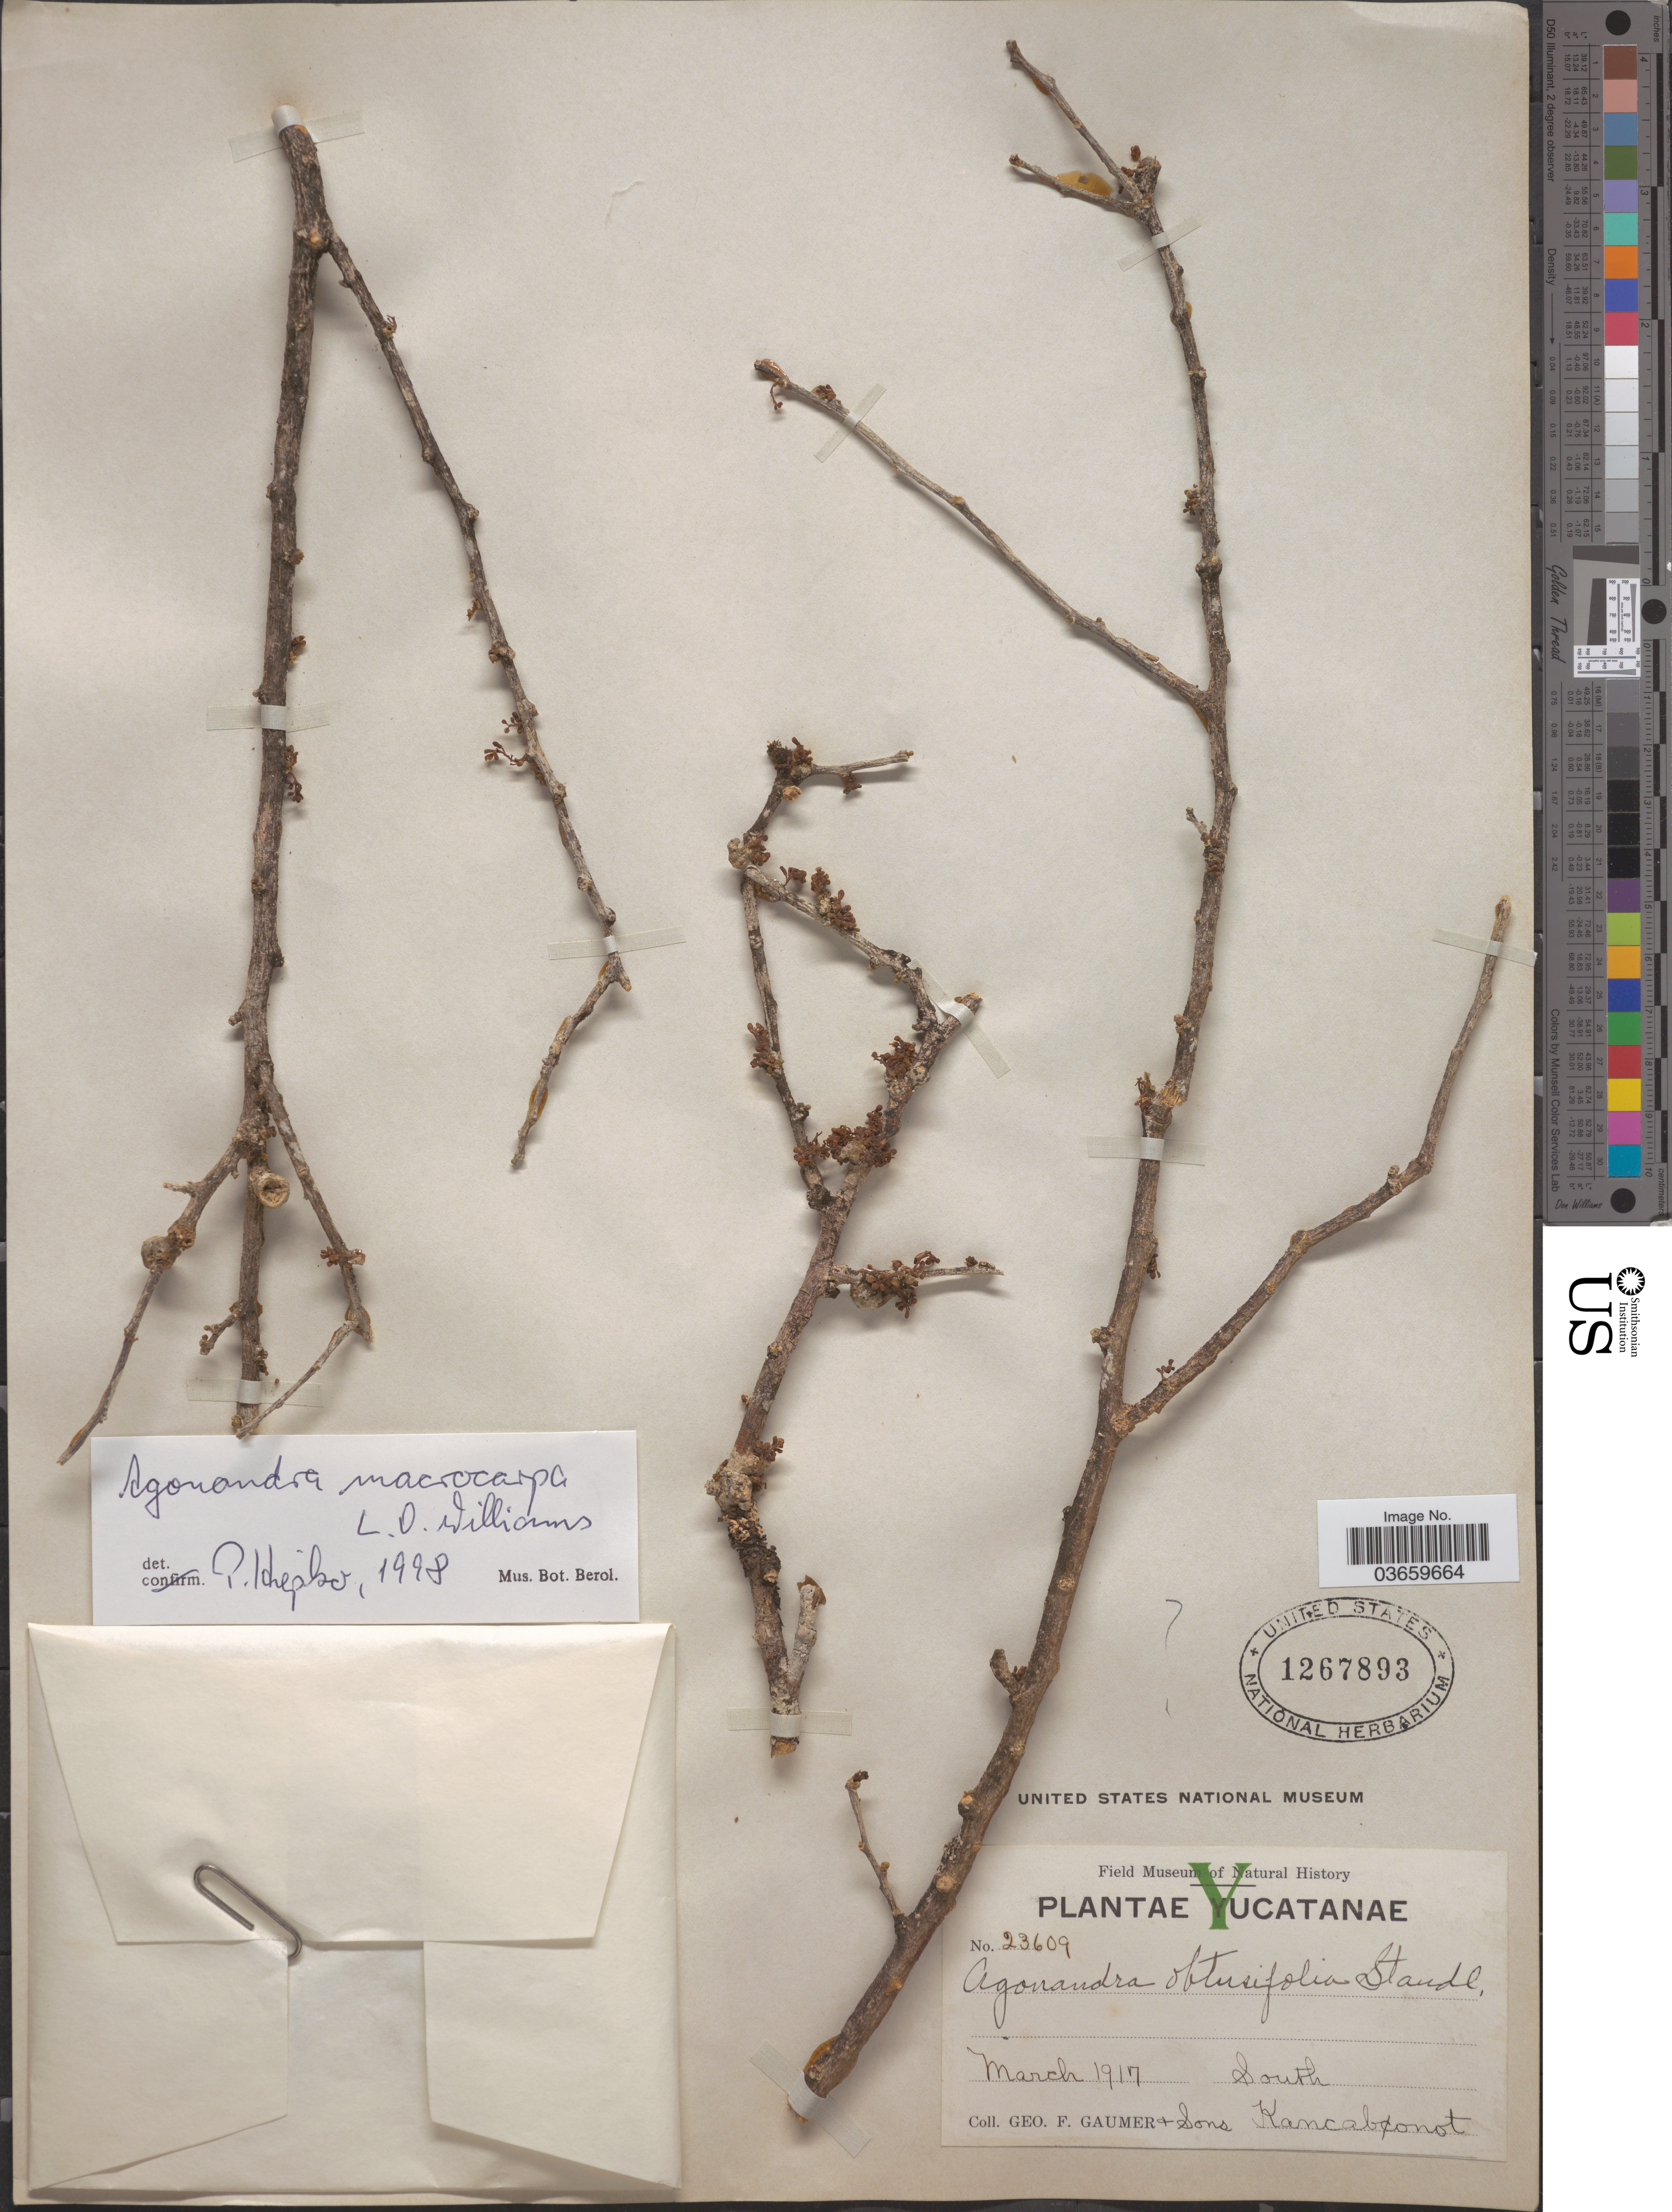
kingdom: Plantae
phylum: Tracheophyta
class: Magnoliopsida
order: Santalales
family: Opiliaceae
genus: Agonandra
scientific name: Agonandra macrocarpa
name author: L.O. Williams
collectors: G. F. Gaumer & Sons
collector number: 23609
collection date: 1917-03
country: Mexico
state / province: Yucatán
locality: South. Kancabonot [unsure placement].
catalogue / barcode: US 1267893